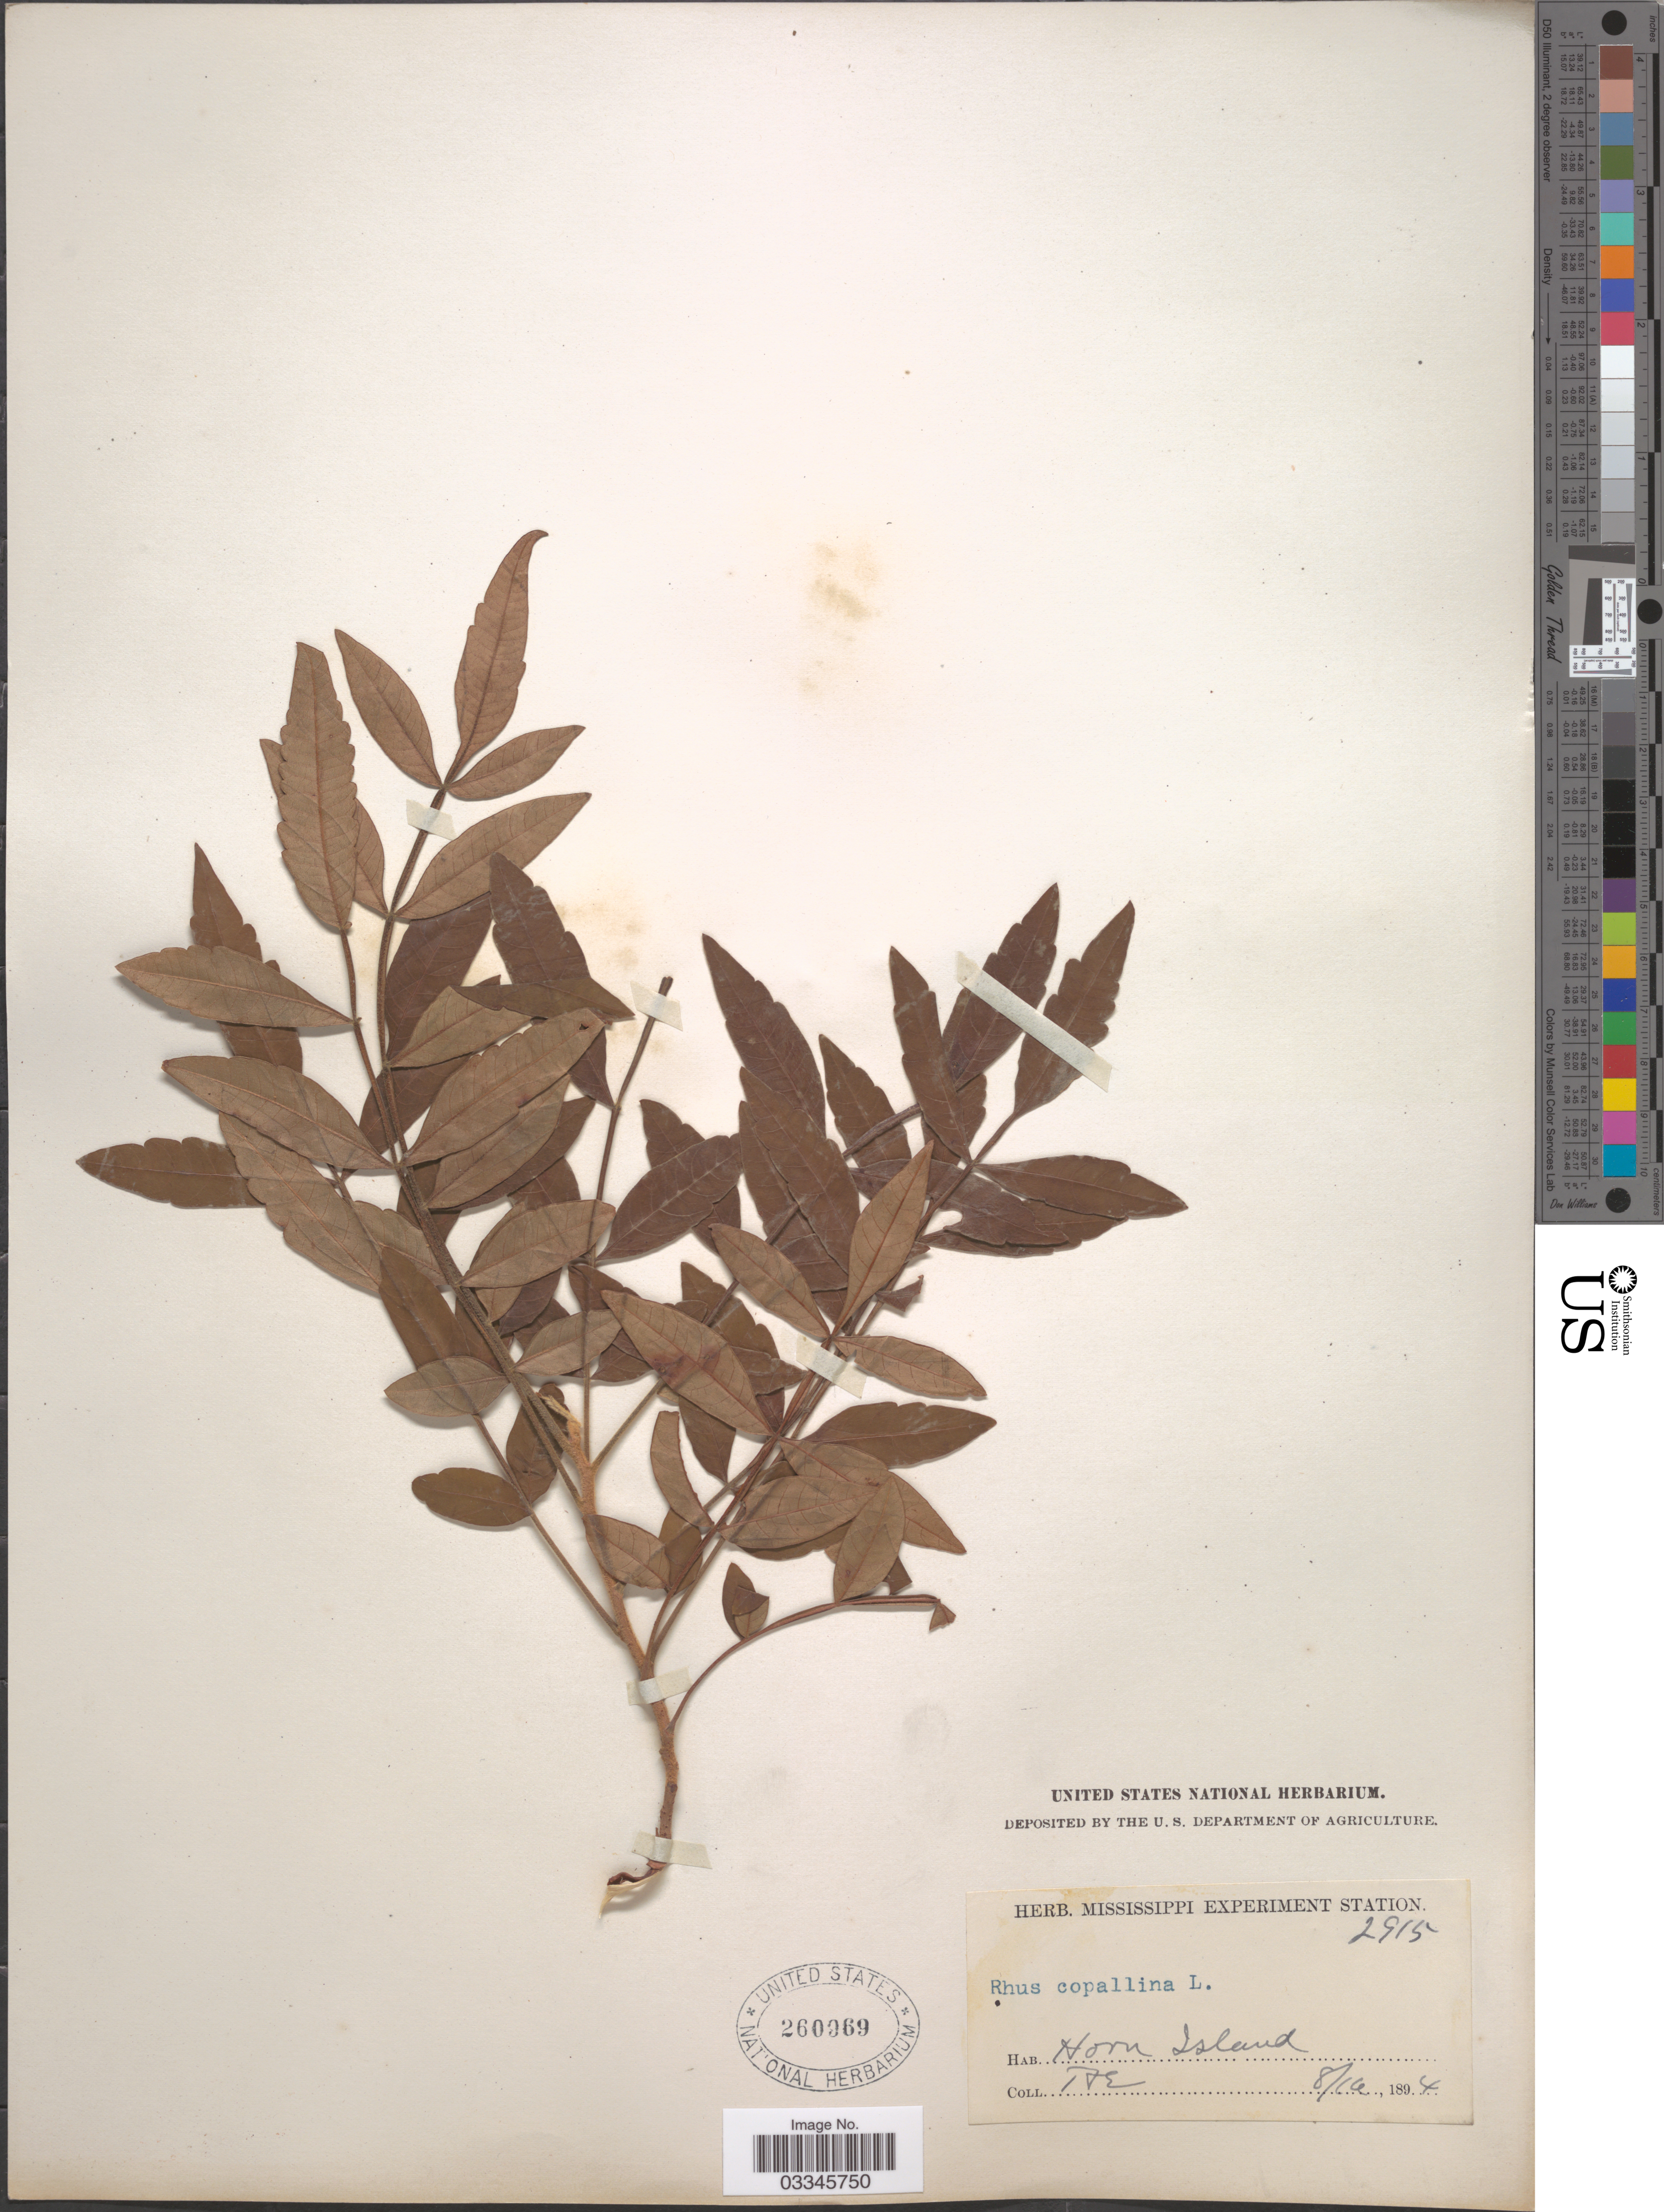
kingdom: Plantae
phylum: Tracheophyta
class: Magnoliopsida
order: Sapindales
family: Anacardiaceae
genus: Rhus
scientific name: Rhus copallinum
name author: L.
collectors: -. Tracy & -. Earle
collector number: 2915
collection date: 1894-08-16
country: United States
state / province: Mississippi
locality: Horn Island.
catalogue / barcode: US 260969